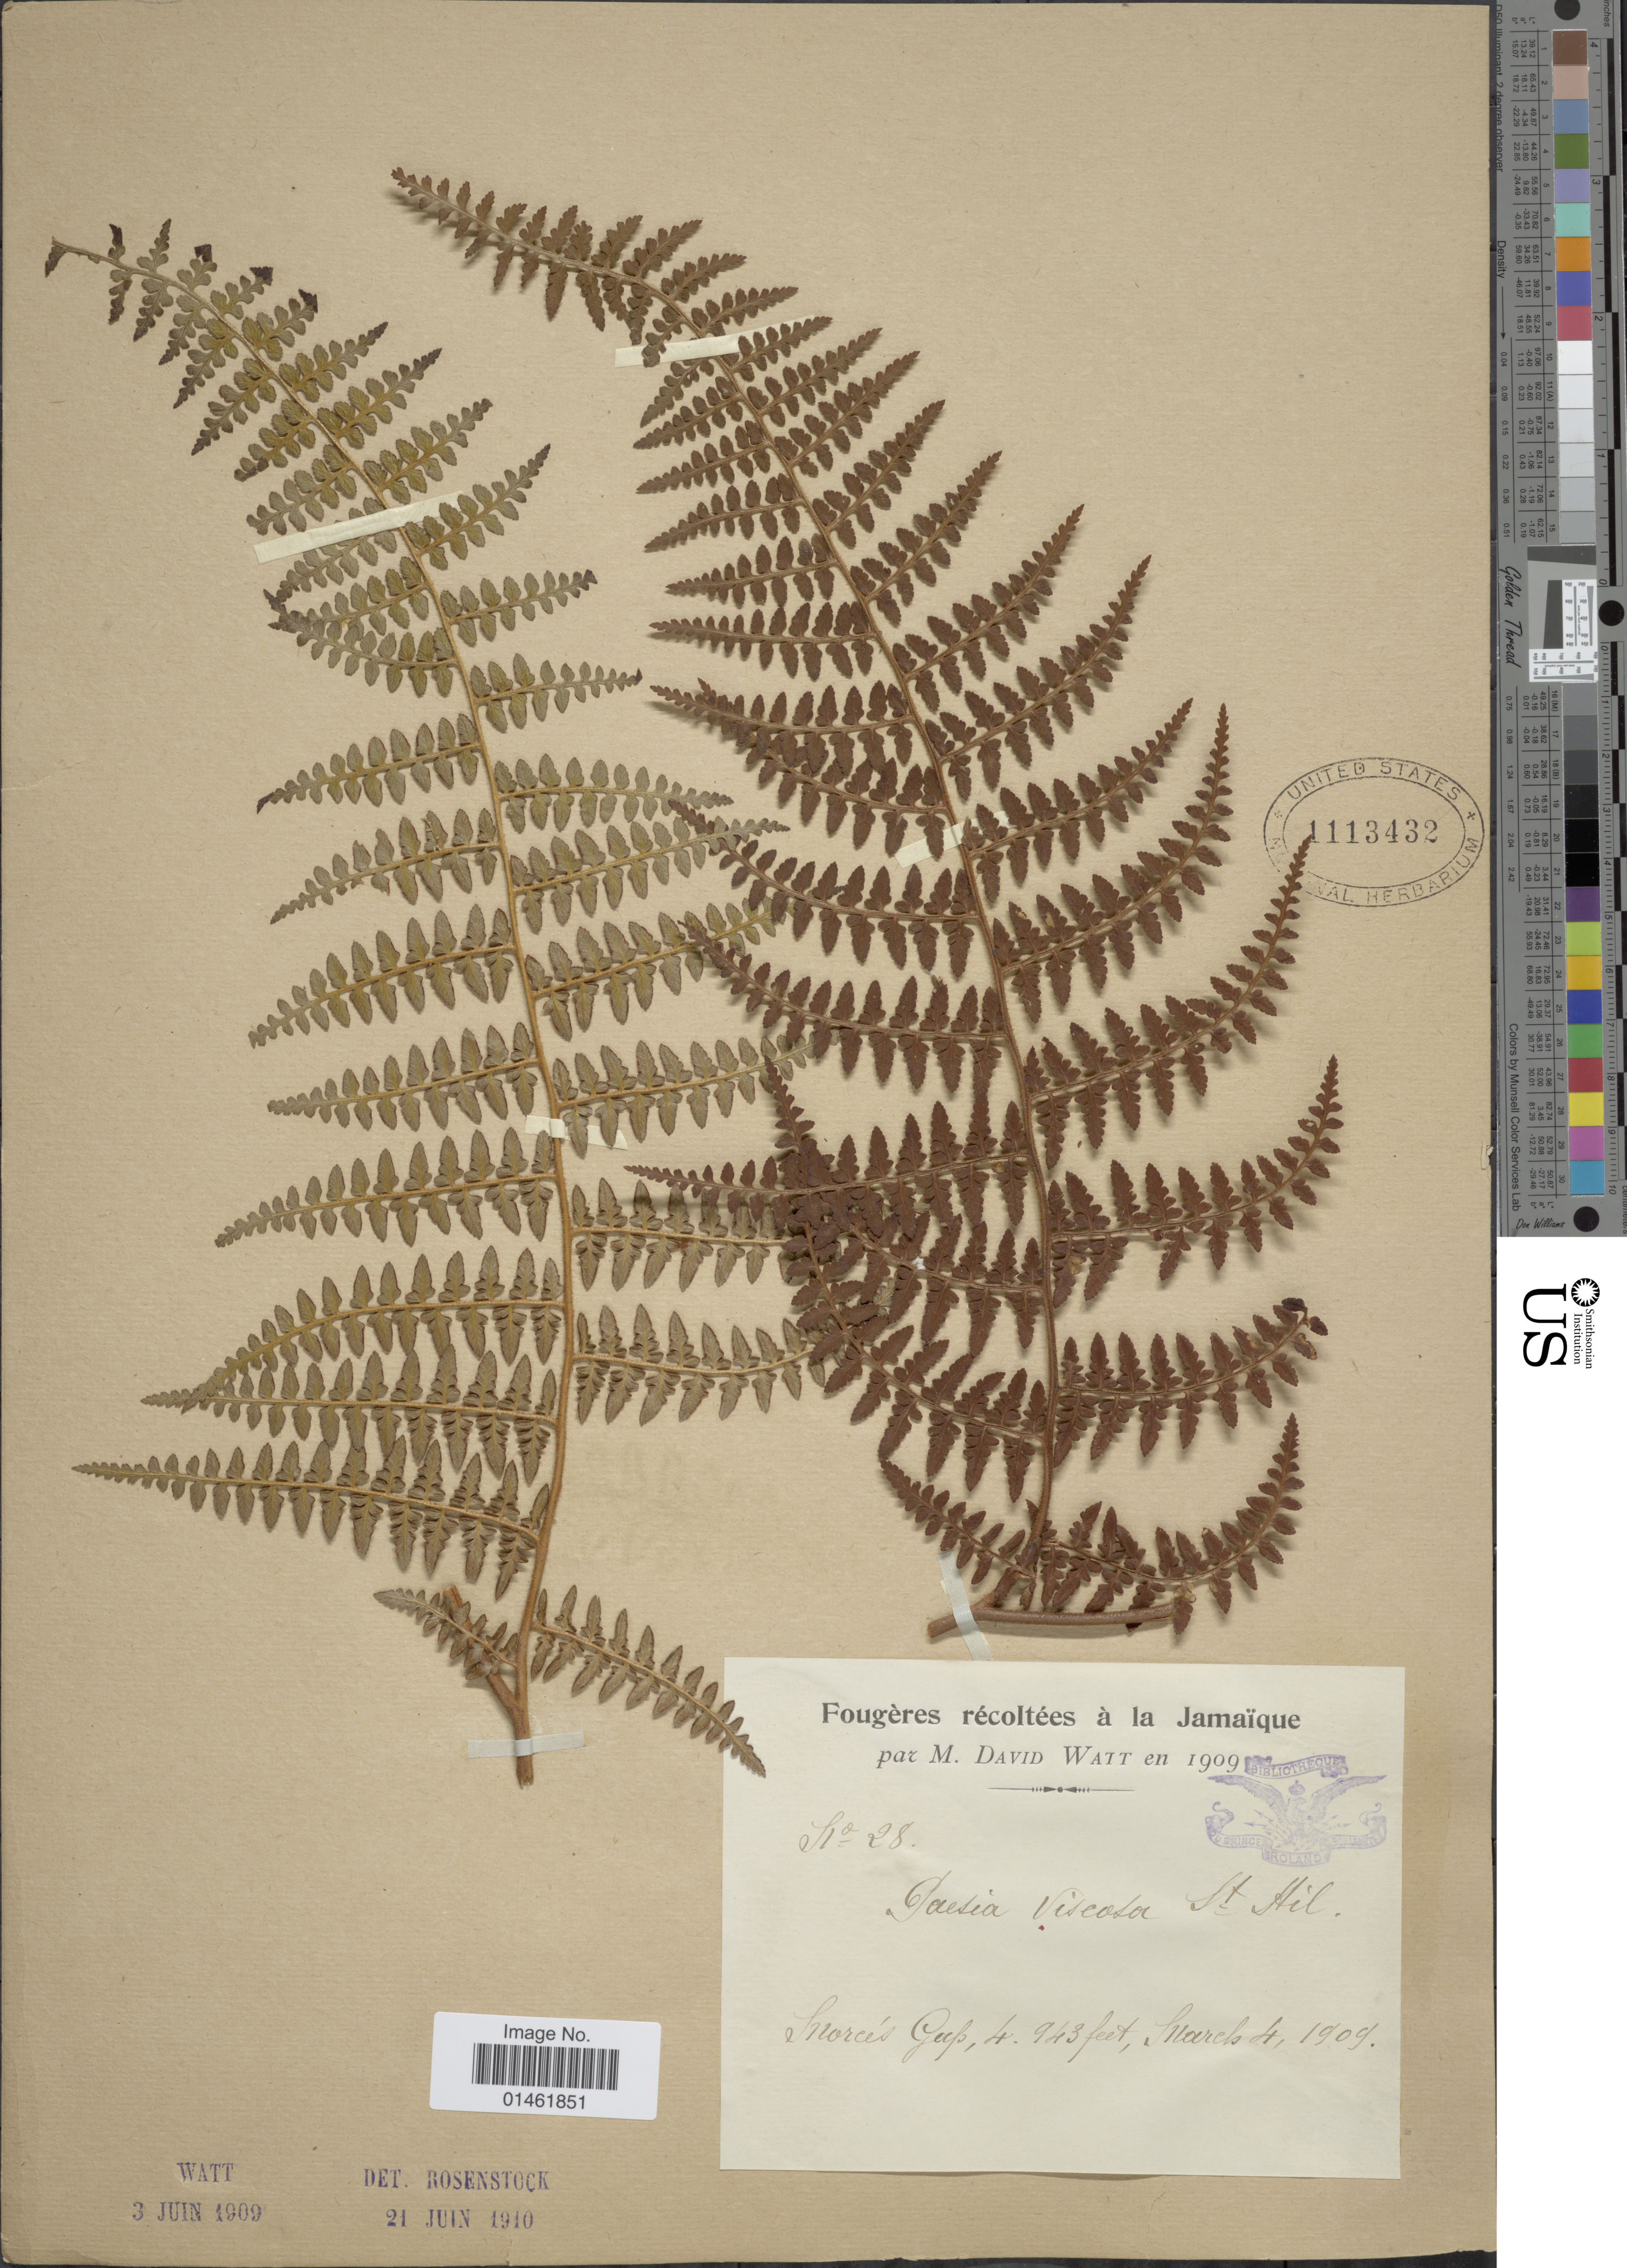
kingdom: Plantae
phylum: Tracheophyta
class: Polypodiopsida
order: Polypodiales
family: Dennstaedtiaceae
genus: Paesia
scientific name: Paesia glandulosa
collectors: M. Watt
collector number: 28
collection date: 1909-03-04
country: Jamaica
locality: Morces Gap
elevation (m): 1507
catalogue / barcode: US 1113432